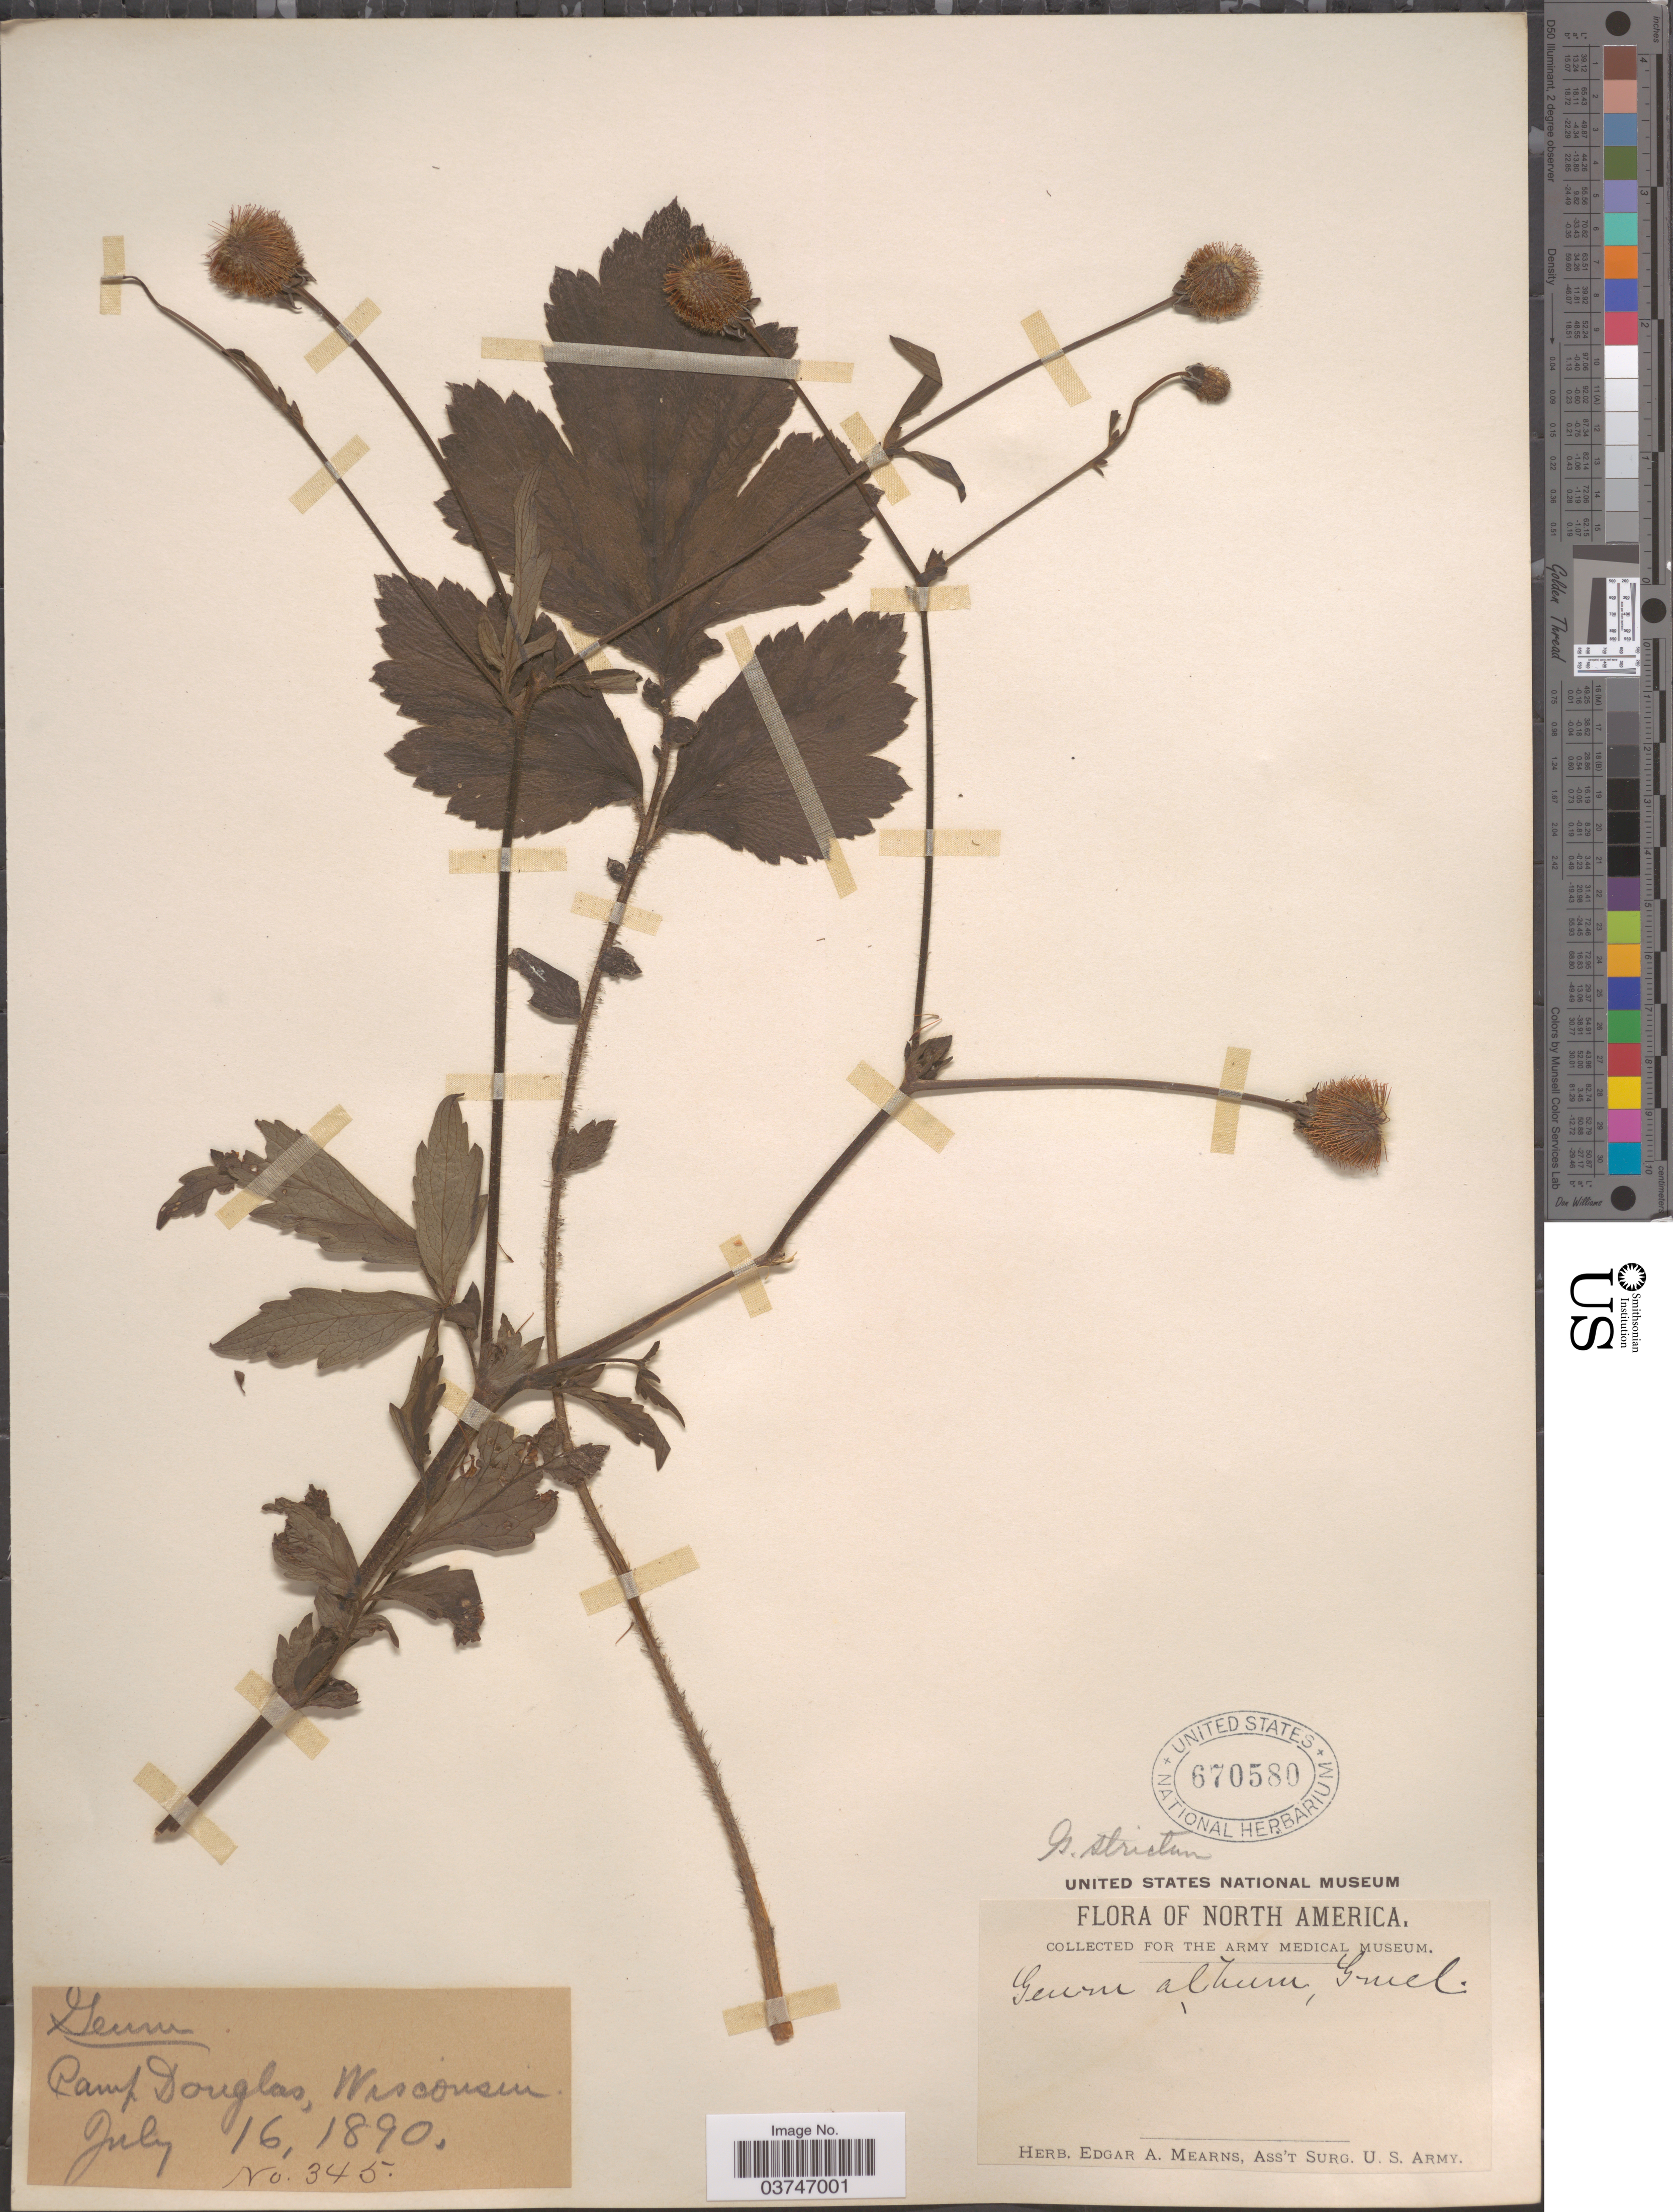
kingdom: Plantae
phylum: Tracheophyta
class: Magnoliopsida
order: Rosales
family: Rosaceae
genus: Geum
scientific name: Geum aleppicum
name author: Jacq.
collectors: ex herb. Edgar A. Mearns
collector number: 345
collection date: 1890-07-16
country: United States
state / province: Wisconsin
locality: Camp Douglas.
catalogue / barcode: US 670580